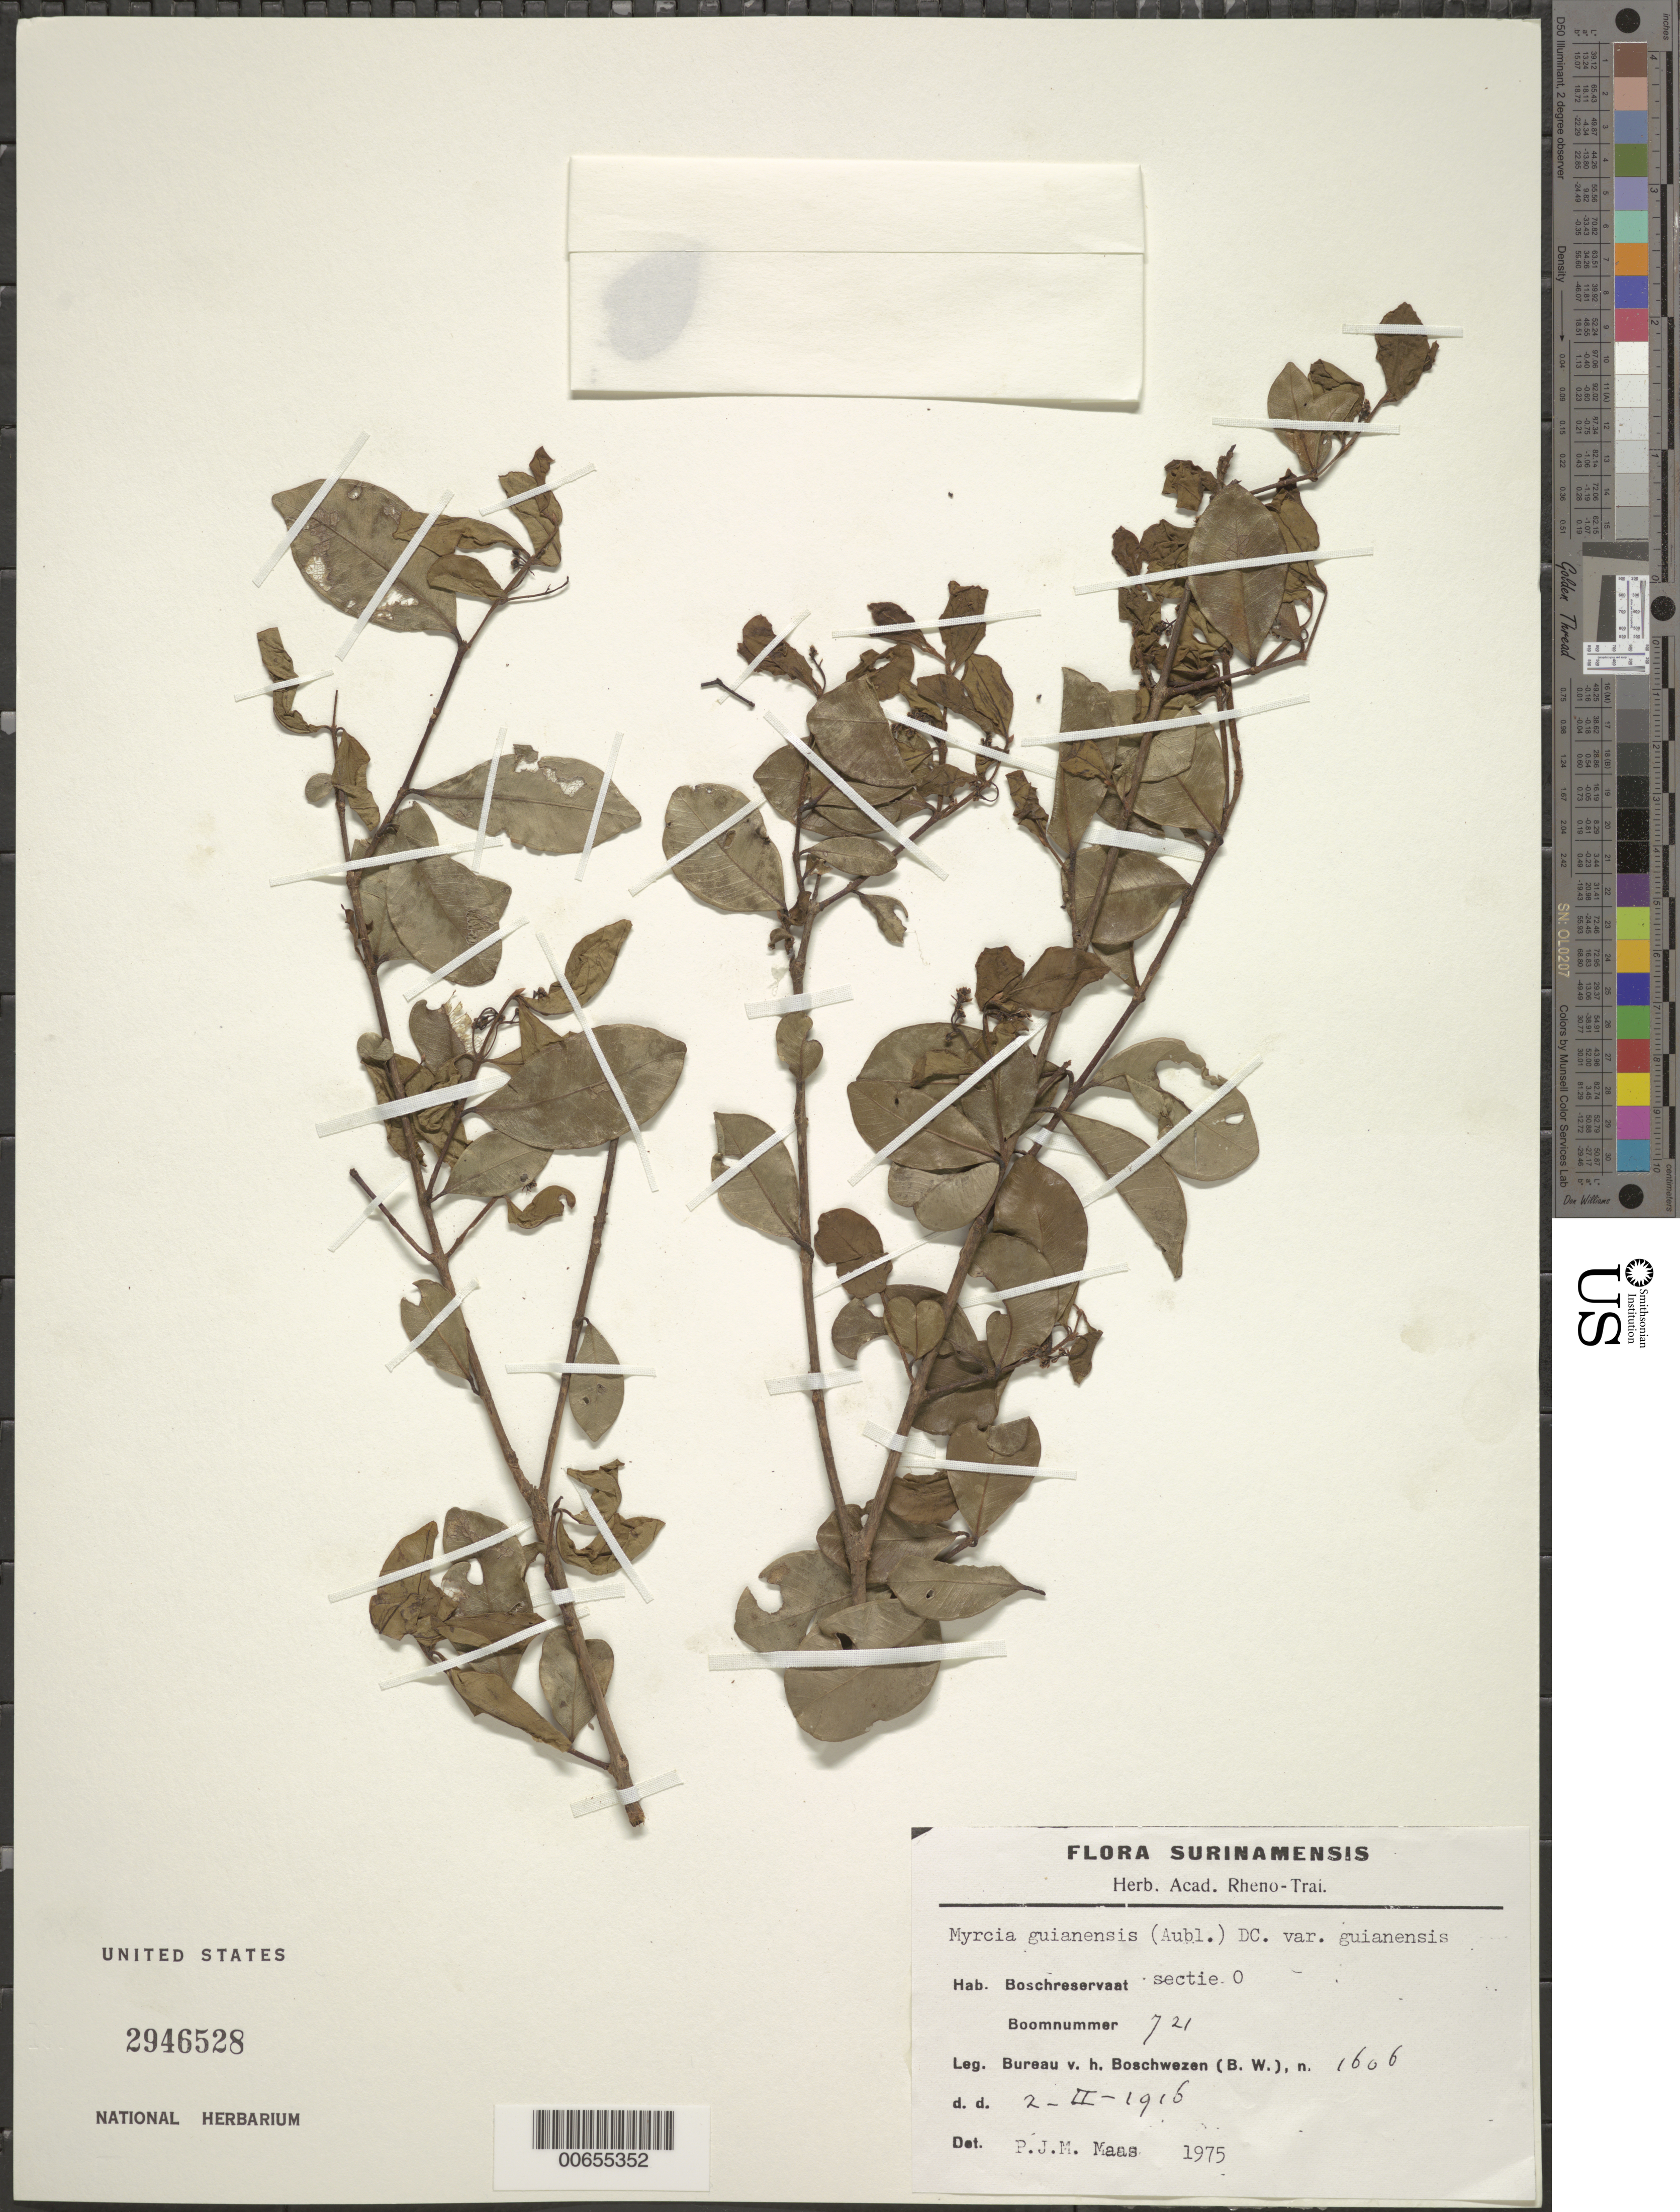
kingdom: Plantae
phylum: Tracheophyta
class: Magnoliopsida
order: Myrtales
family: Myrtaceae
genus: Myrcia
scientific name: Myrcia guianensis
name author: (Aubl.) DC.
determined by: Maas, Paul J. M.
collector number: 1606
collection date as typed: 2-Feb-16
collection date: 1916-02-02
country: Suriname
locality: Sectie O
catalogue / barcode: US 2946528